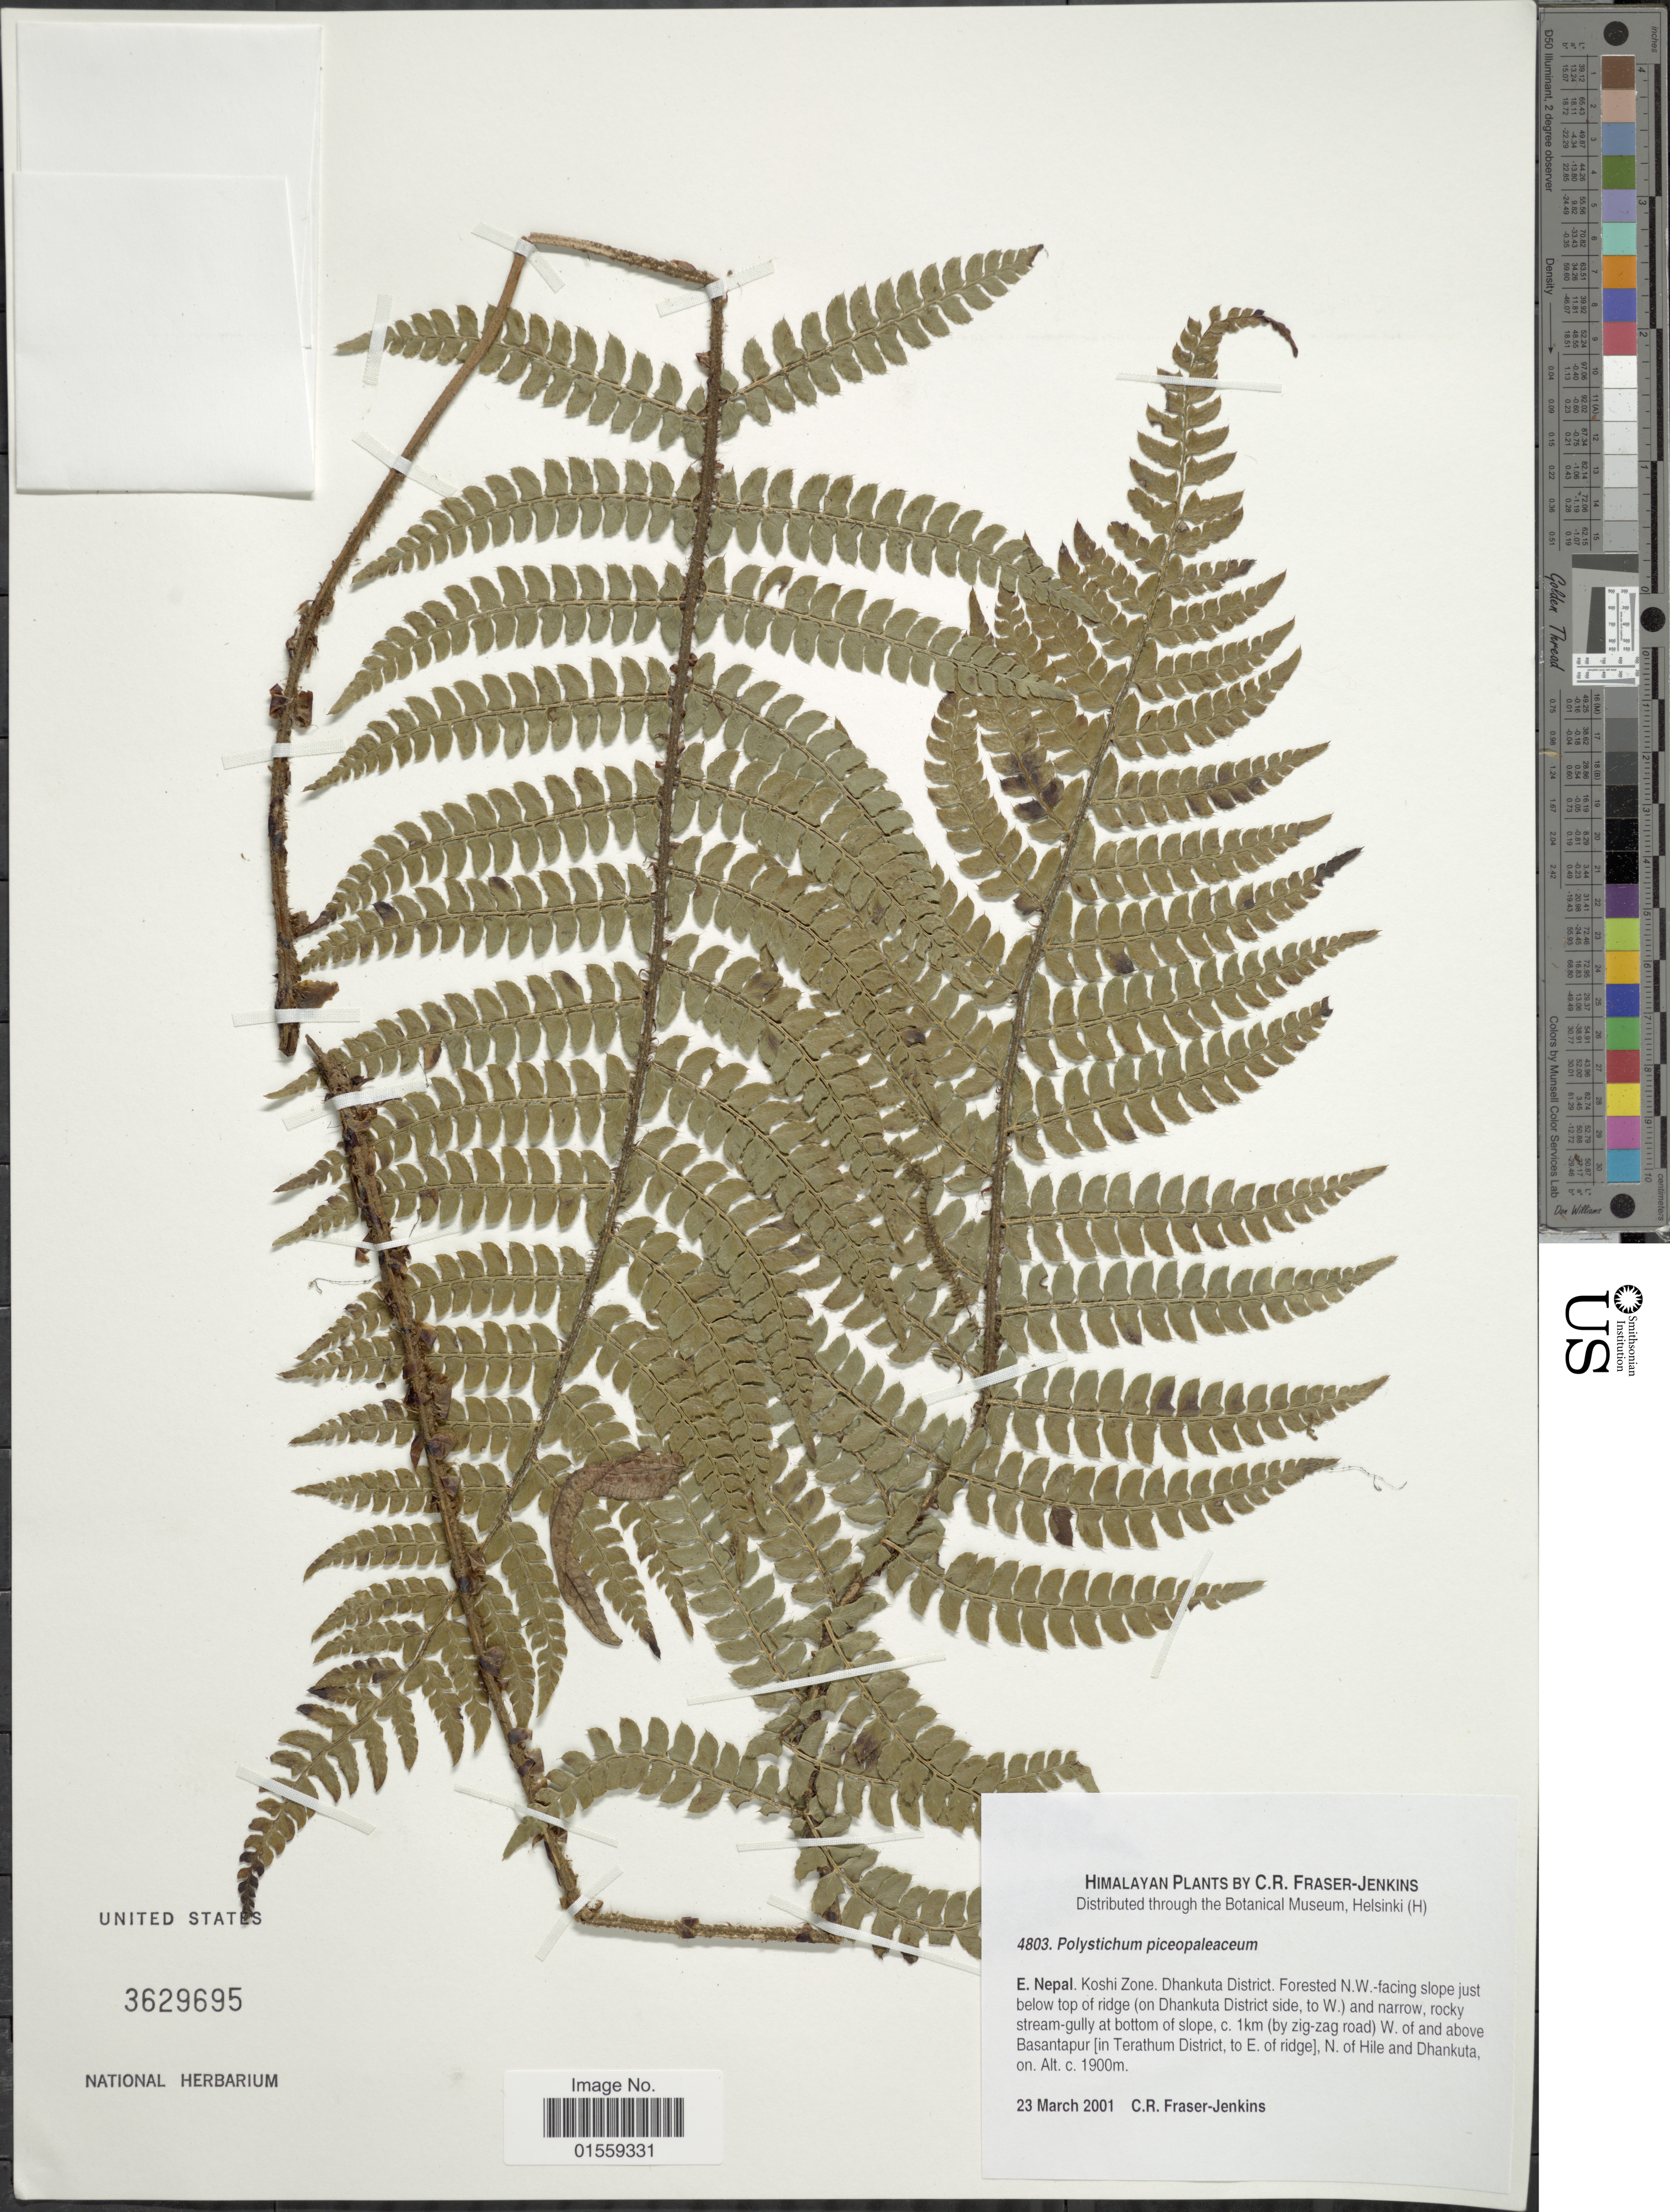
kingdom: Plantae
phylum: Tracheophyta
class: Polypodiopsida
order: Polypodiales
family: Dryopteridaceae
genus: Polystichum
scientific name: Polystichum piceopaleaceum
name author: Tagawa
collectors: C. R. Fraser-Jenkins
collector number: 4803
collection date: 2001-03-23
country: Nepal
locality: E. Nepal, Koshi Zone, Dhankuta District, Forested N. W.-facing slope just below top of ridge ( on bottom of slope, c. 1 km (by zig-zag road) W. of and above Basantapur [ in Terathum District, to E. of ridge), N. of Hile and Dhankuta.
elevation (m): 1900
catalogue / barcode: US 3629695